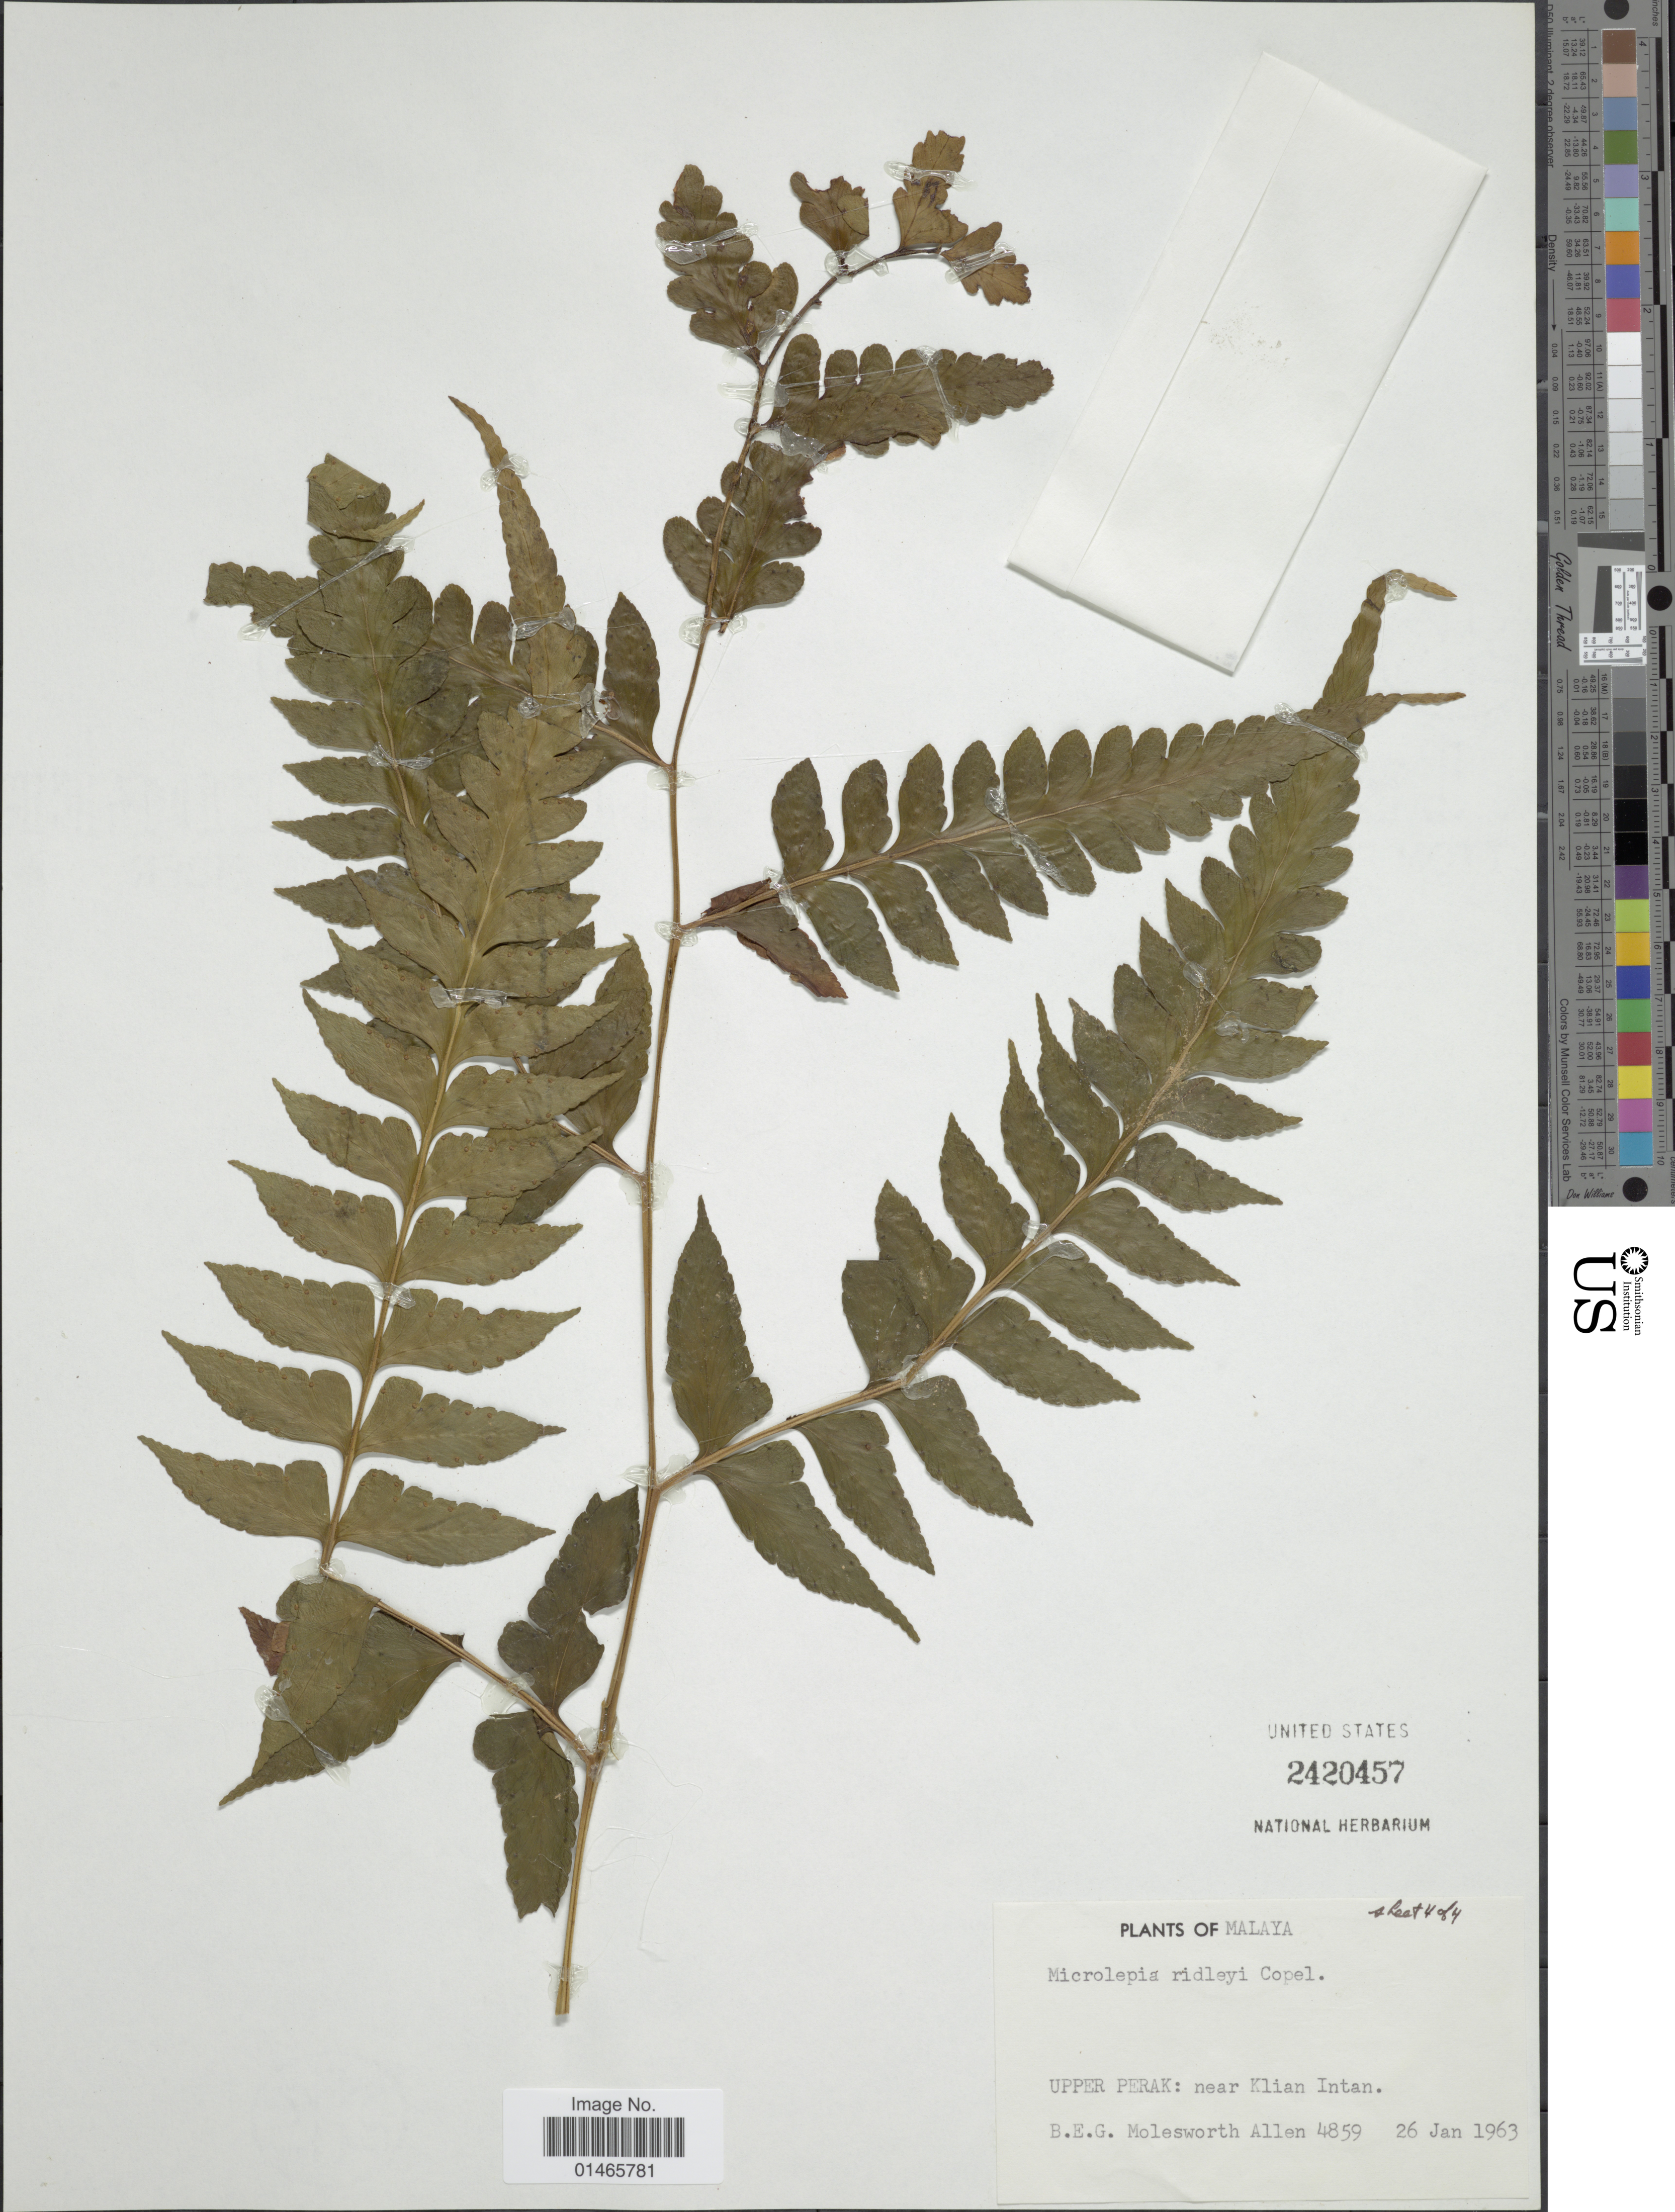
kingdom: Plantae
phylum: Tracheophyta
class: Polypodiopsida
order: Polypodiales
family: Dennstaedtiaceae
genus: Microlepia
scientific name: Microlepia ridleyi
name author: Copel.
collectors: B. E. G. Molesworth-Allen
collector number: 4859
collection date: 1963-01-26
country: Malaysia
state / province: Perak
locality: Upper perak, near Klian Intan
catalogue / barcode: US 2420457